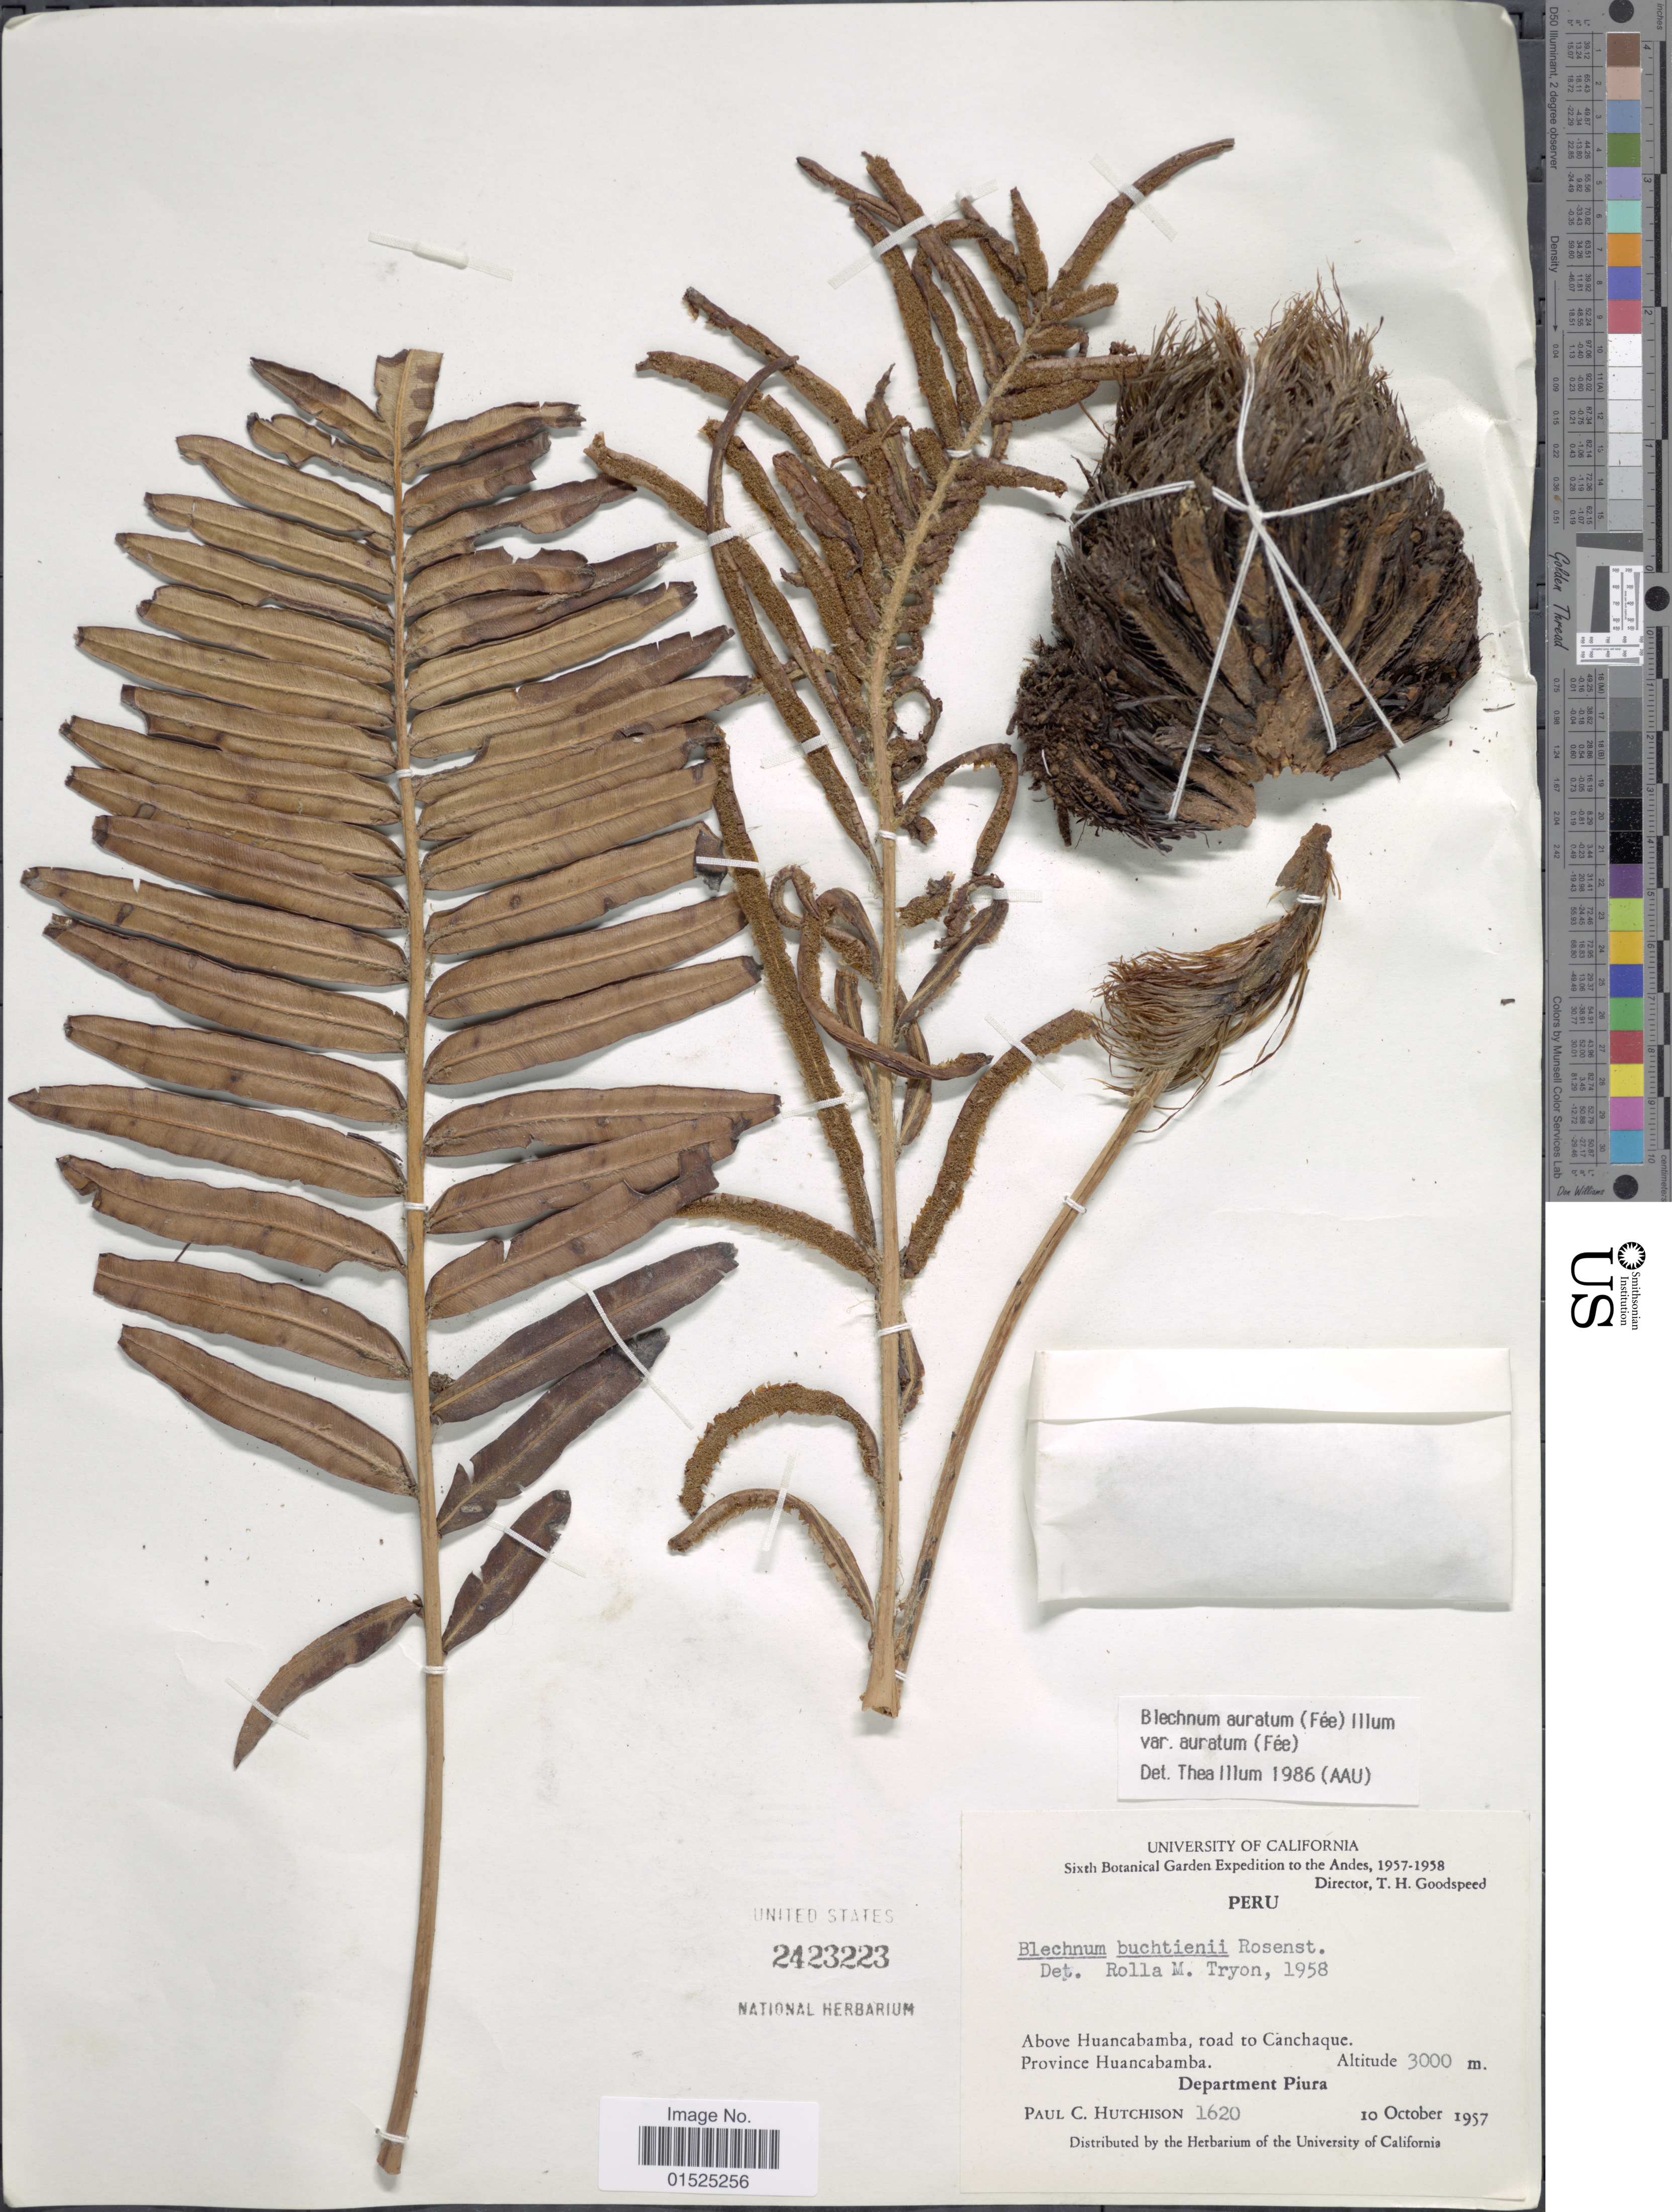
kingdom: Plantae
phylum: Tracheophyta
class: Polypodiopsida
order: Polypodiales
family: Blechnaceae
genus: Blechnum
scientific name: Blechnum auratum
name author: (Fée) R.M. Tryon & Stolze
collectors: P. C. Hutchison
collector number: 1620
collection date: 1957-10-10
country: Peru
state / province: Piura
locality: Above Huancabamba, road to Canchaque, Province Huancabamba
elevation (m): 3000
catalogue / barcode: US 2423223